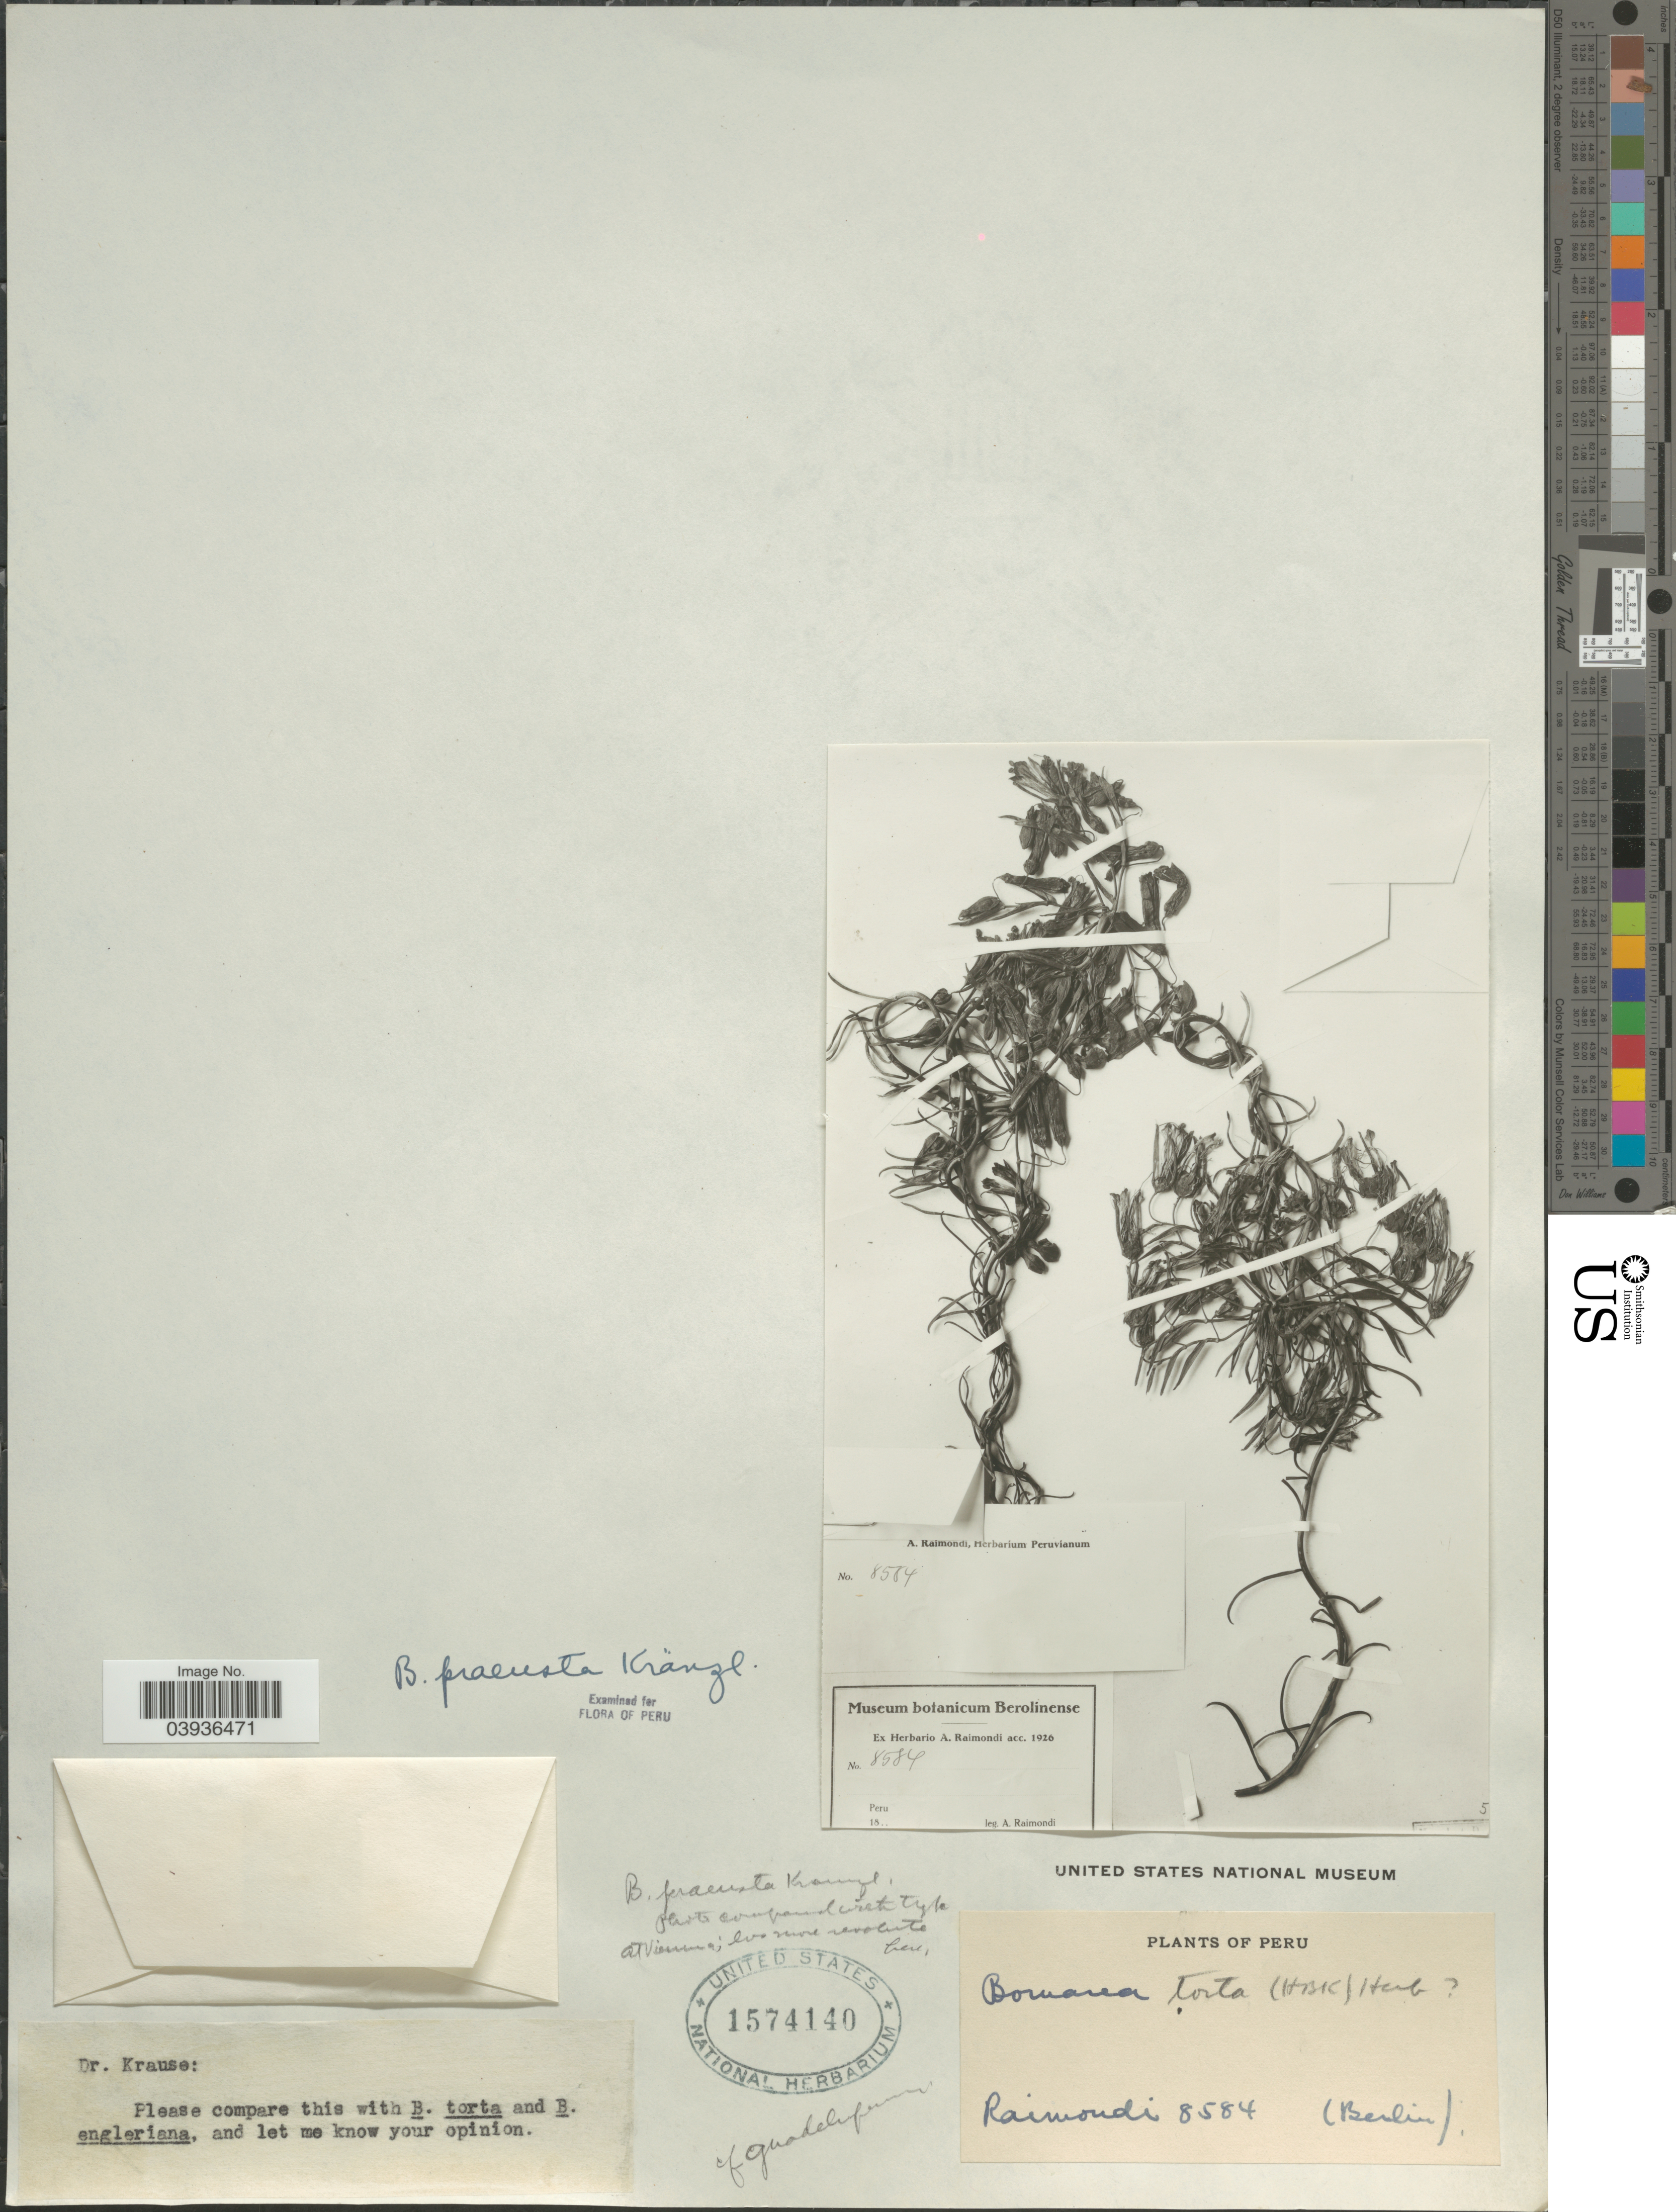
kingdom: Plantae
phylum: Tracheophyta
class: Liliopsida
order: Liliales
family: Alstroemeriaceae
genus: Bomarea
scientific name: Bomarea praeusta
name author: Kraenzl.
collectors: A. Raimondi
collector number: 8584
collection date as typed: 18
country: Peru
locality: Berlin.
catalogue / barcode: US 1574140